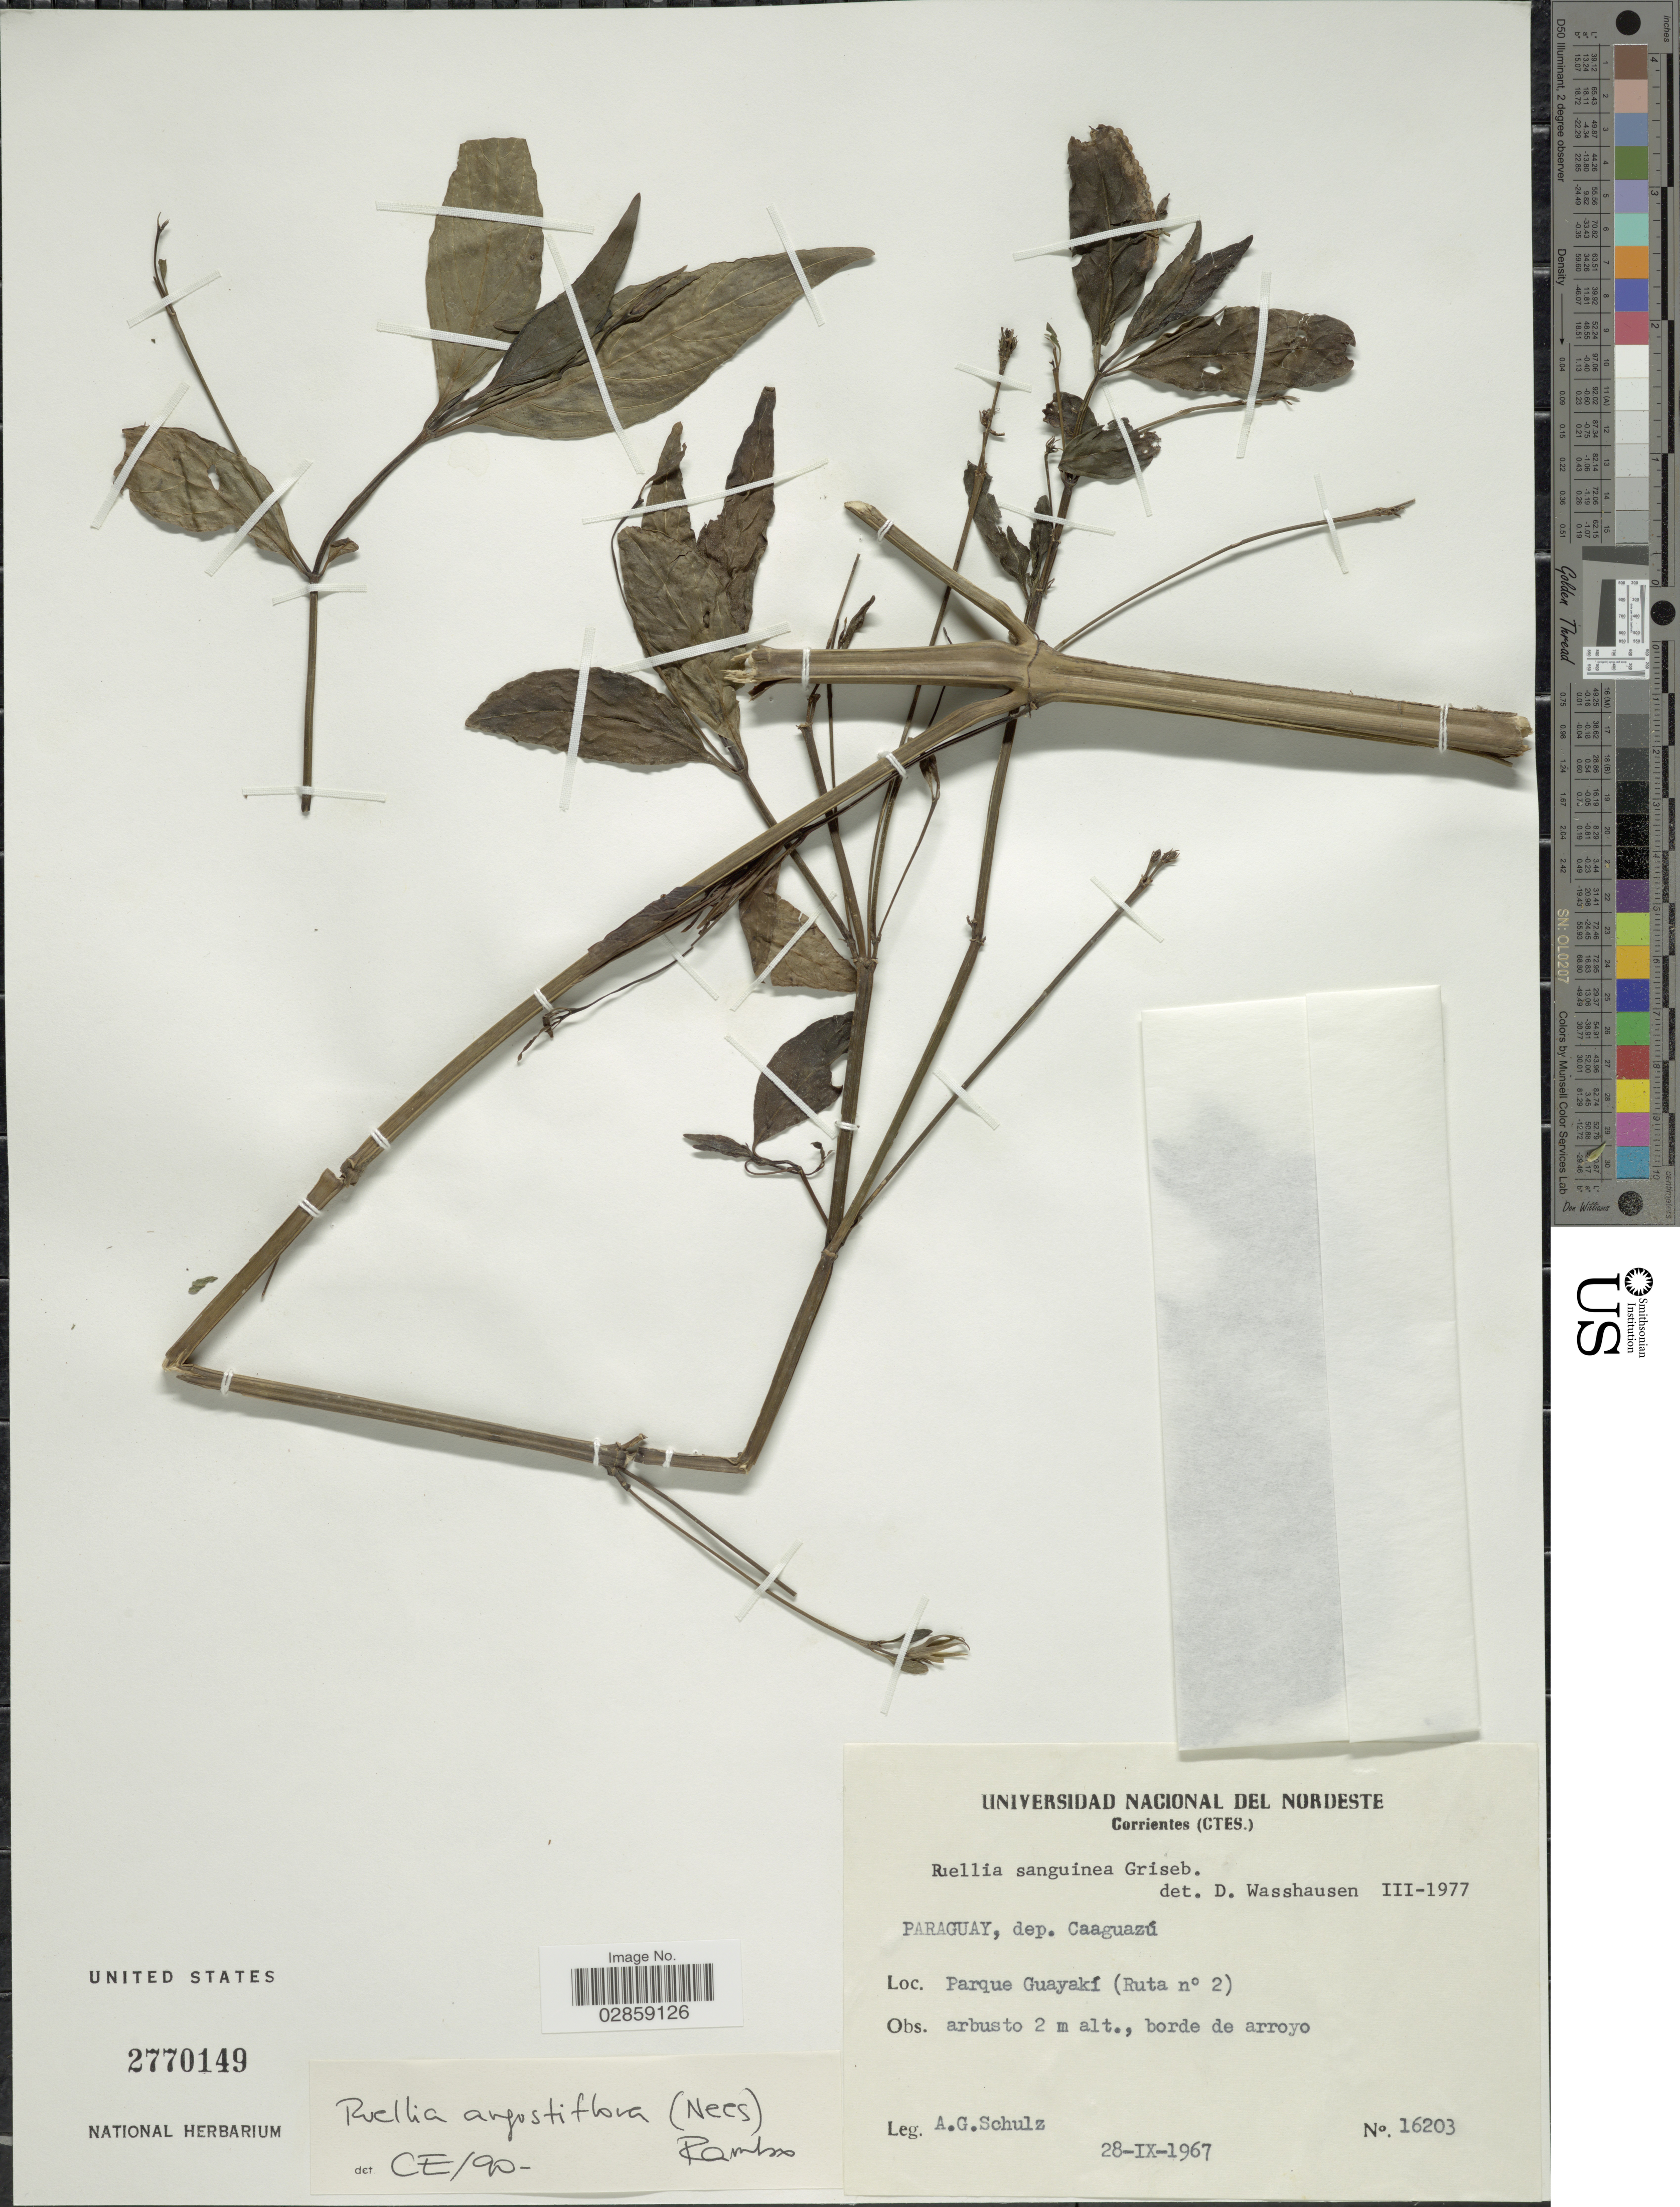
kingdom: Plantae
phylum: Tracheophyta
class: Magnoliopsida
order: Lamiales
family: Acanthaceae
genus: Ruellia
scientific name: Ruellia angustiflora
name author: (Nees) Lindau ex Rambo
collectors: A. G. Schulz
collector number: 16203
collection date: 1967-09-28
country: Paraguay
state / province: Caaguazu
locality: Dep. Caaguazú. Parque Guayakí (Ruta no 2).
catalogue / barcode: US 2770149